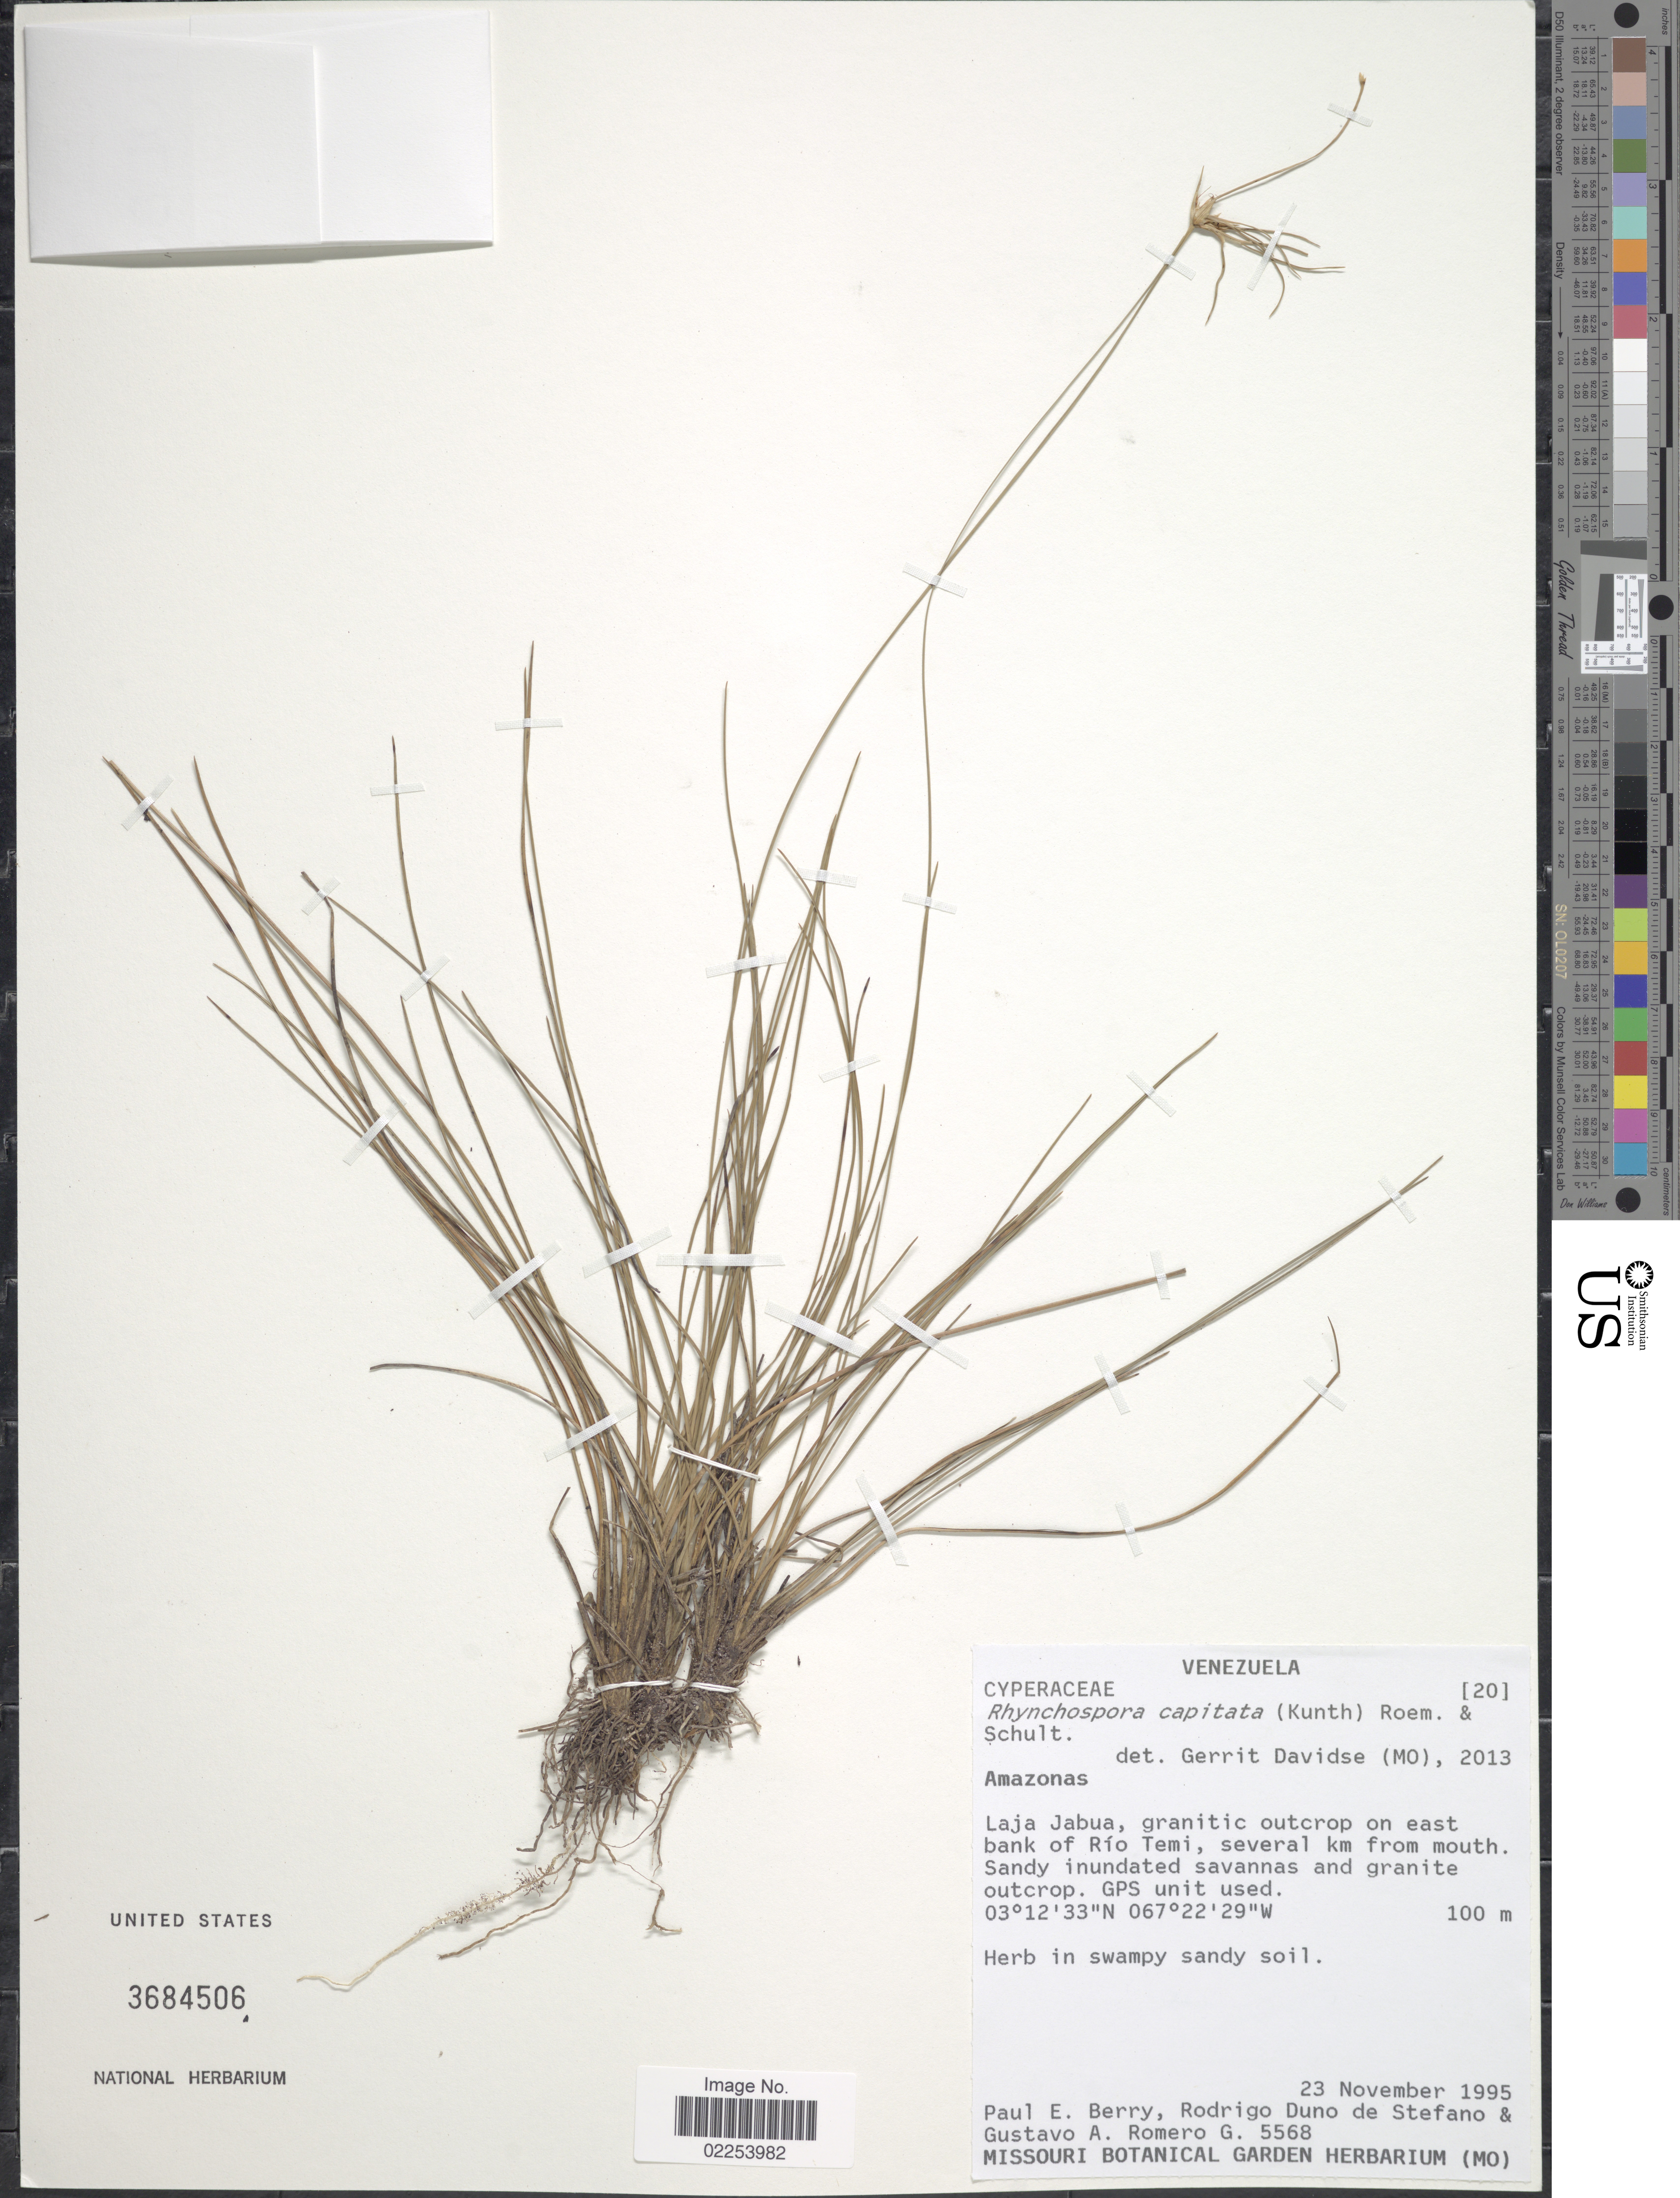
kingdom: Plantae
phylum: Tracheophyta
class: Liliopsida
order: Poales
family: Cyperaceae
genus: Rhynchospora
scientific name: Rhynchospora capitata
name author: (Kunth) Roem. & Schult.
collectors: P. E. Berry, R. Duno de Stefano & G. A. Romero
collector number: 5568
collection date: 1995-11-23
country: Venezuela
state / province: Amazonas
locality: Laja Jabua, granitic outcrop on east bank of Rio Temi, several km from mouth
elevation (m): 100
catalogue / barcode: US 3684506